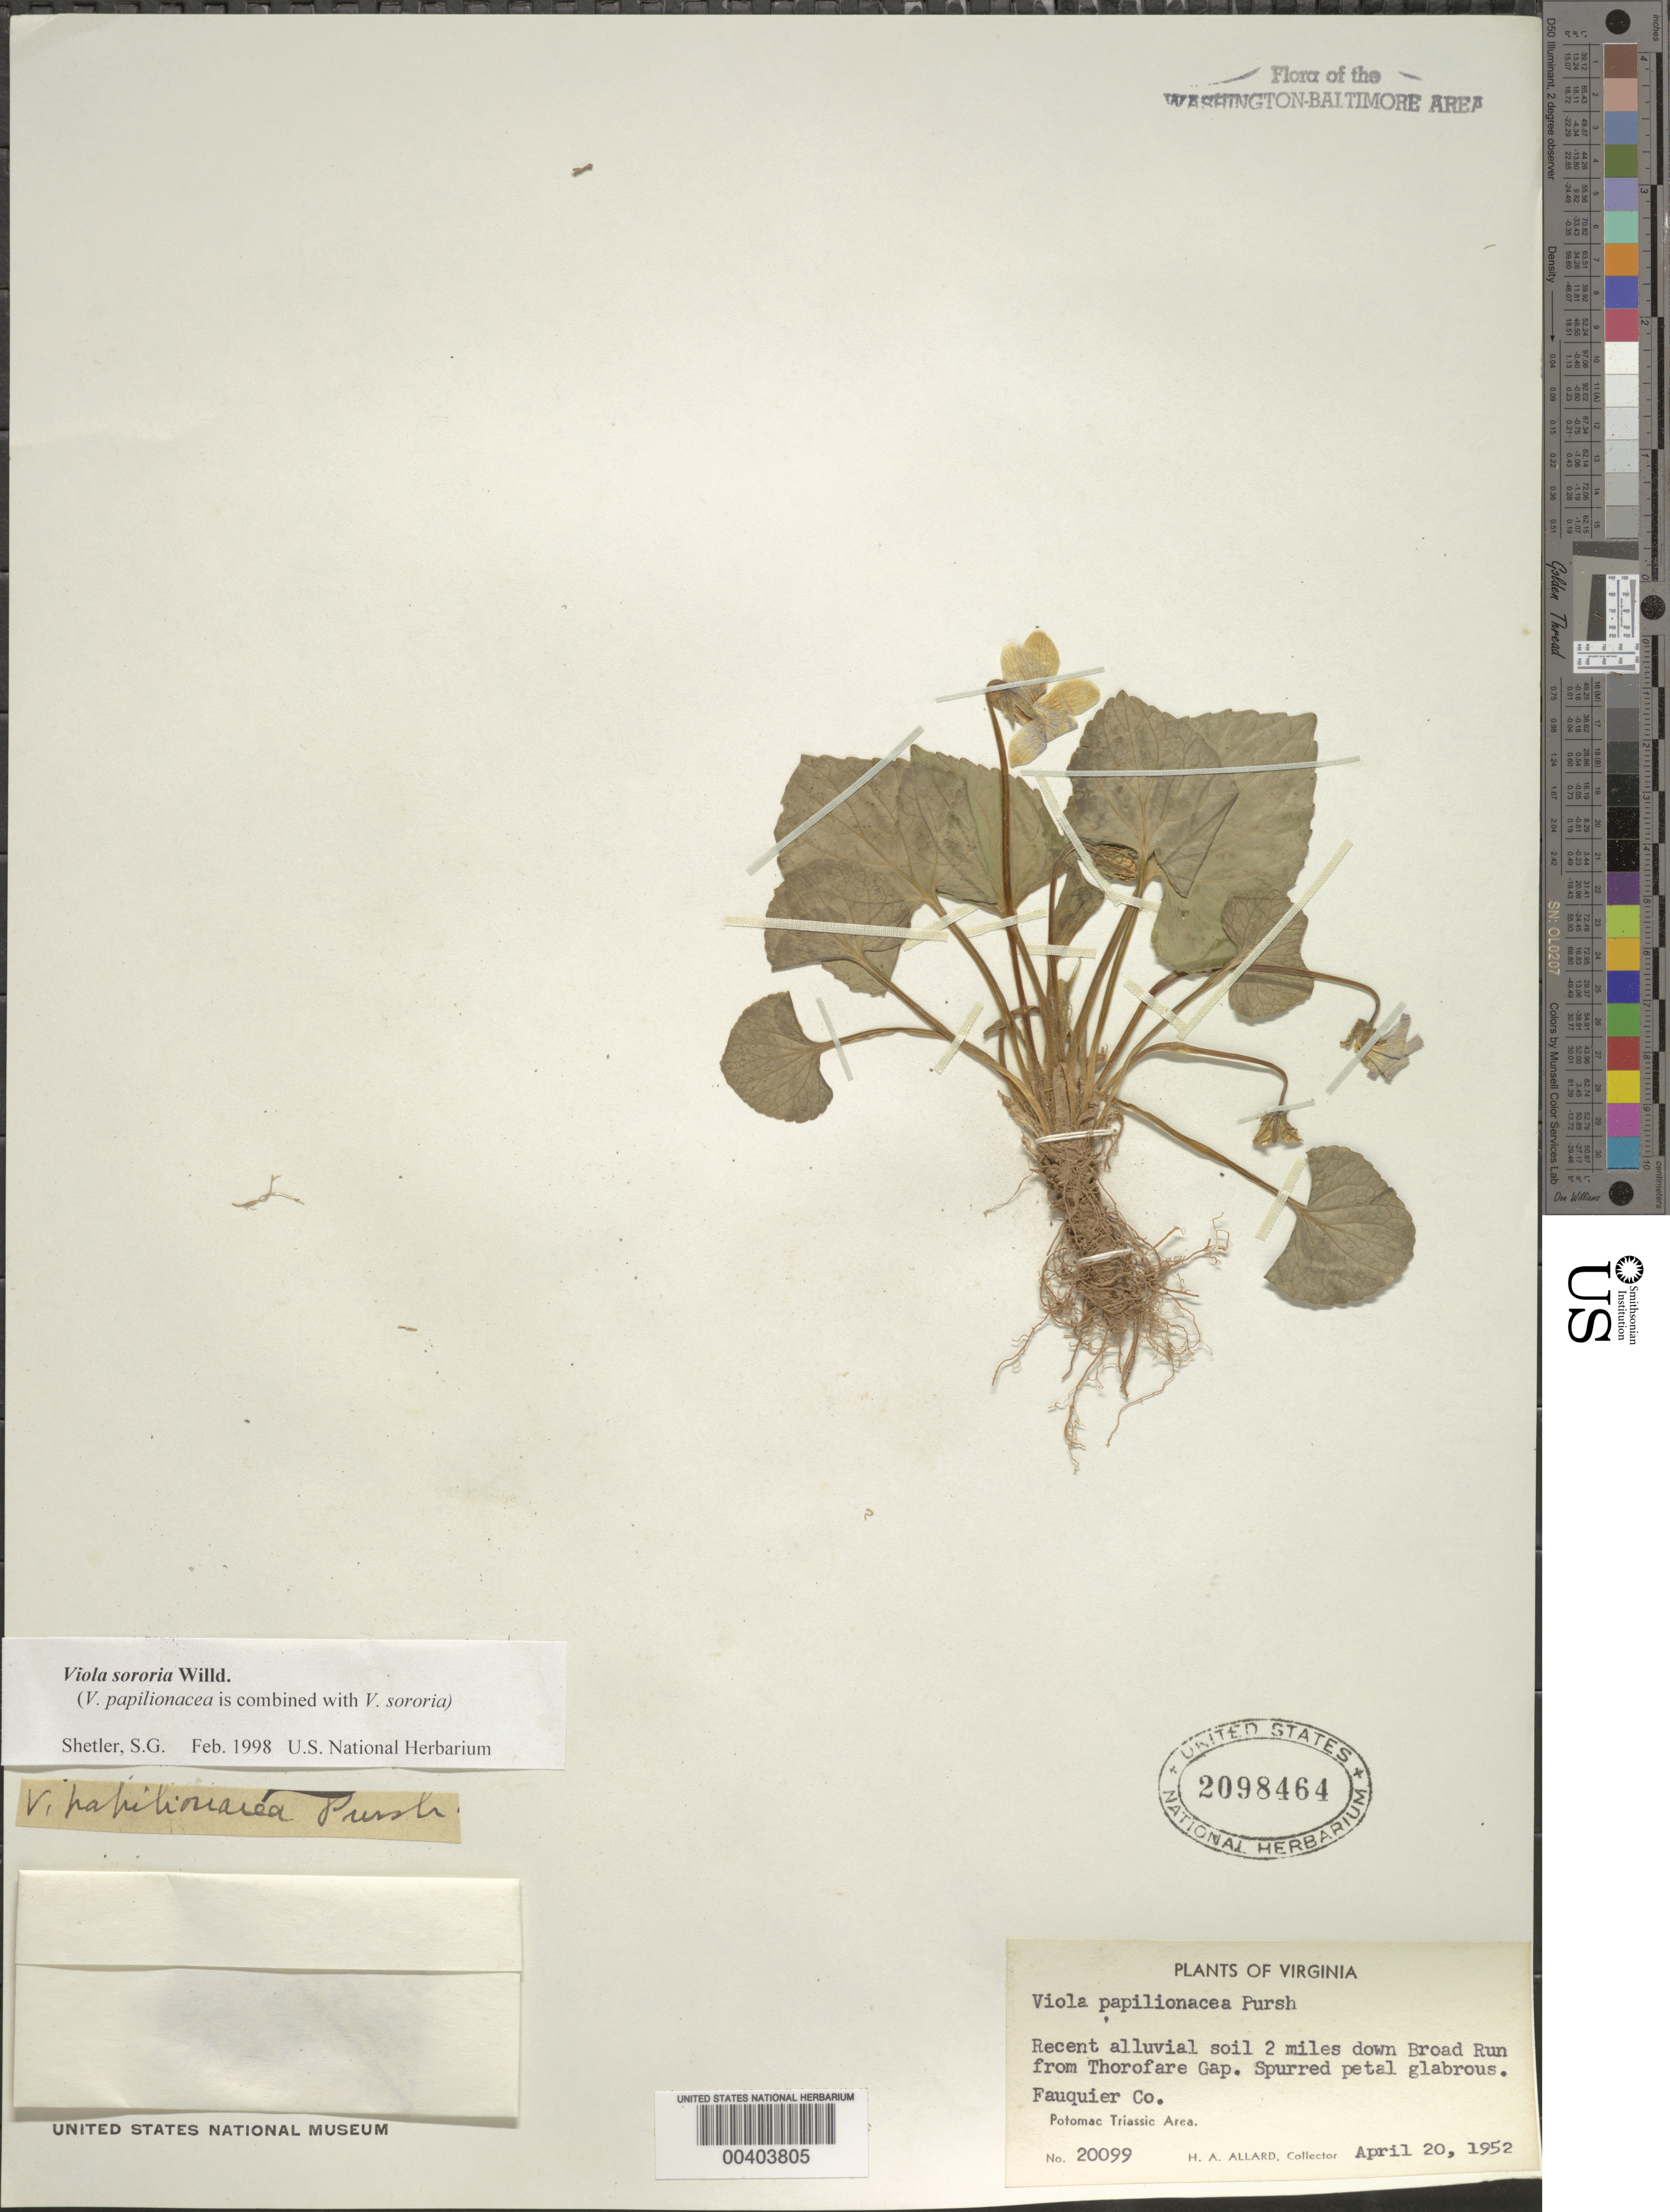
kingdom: Plantae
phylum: Tracheophyta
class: Magnoliopsida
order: Malpighiales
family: Violaceae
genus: Viola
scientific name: Viola sororia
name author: Willd.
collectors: H. A. Allard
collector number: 20099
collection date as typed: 20 Apr 1952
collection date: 1952-04-20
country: United States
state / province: Virginia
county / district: Fauquier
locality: Downstream from Thorofare Gap on Broad Run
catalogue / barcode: US 2098464